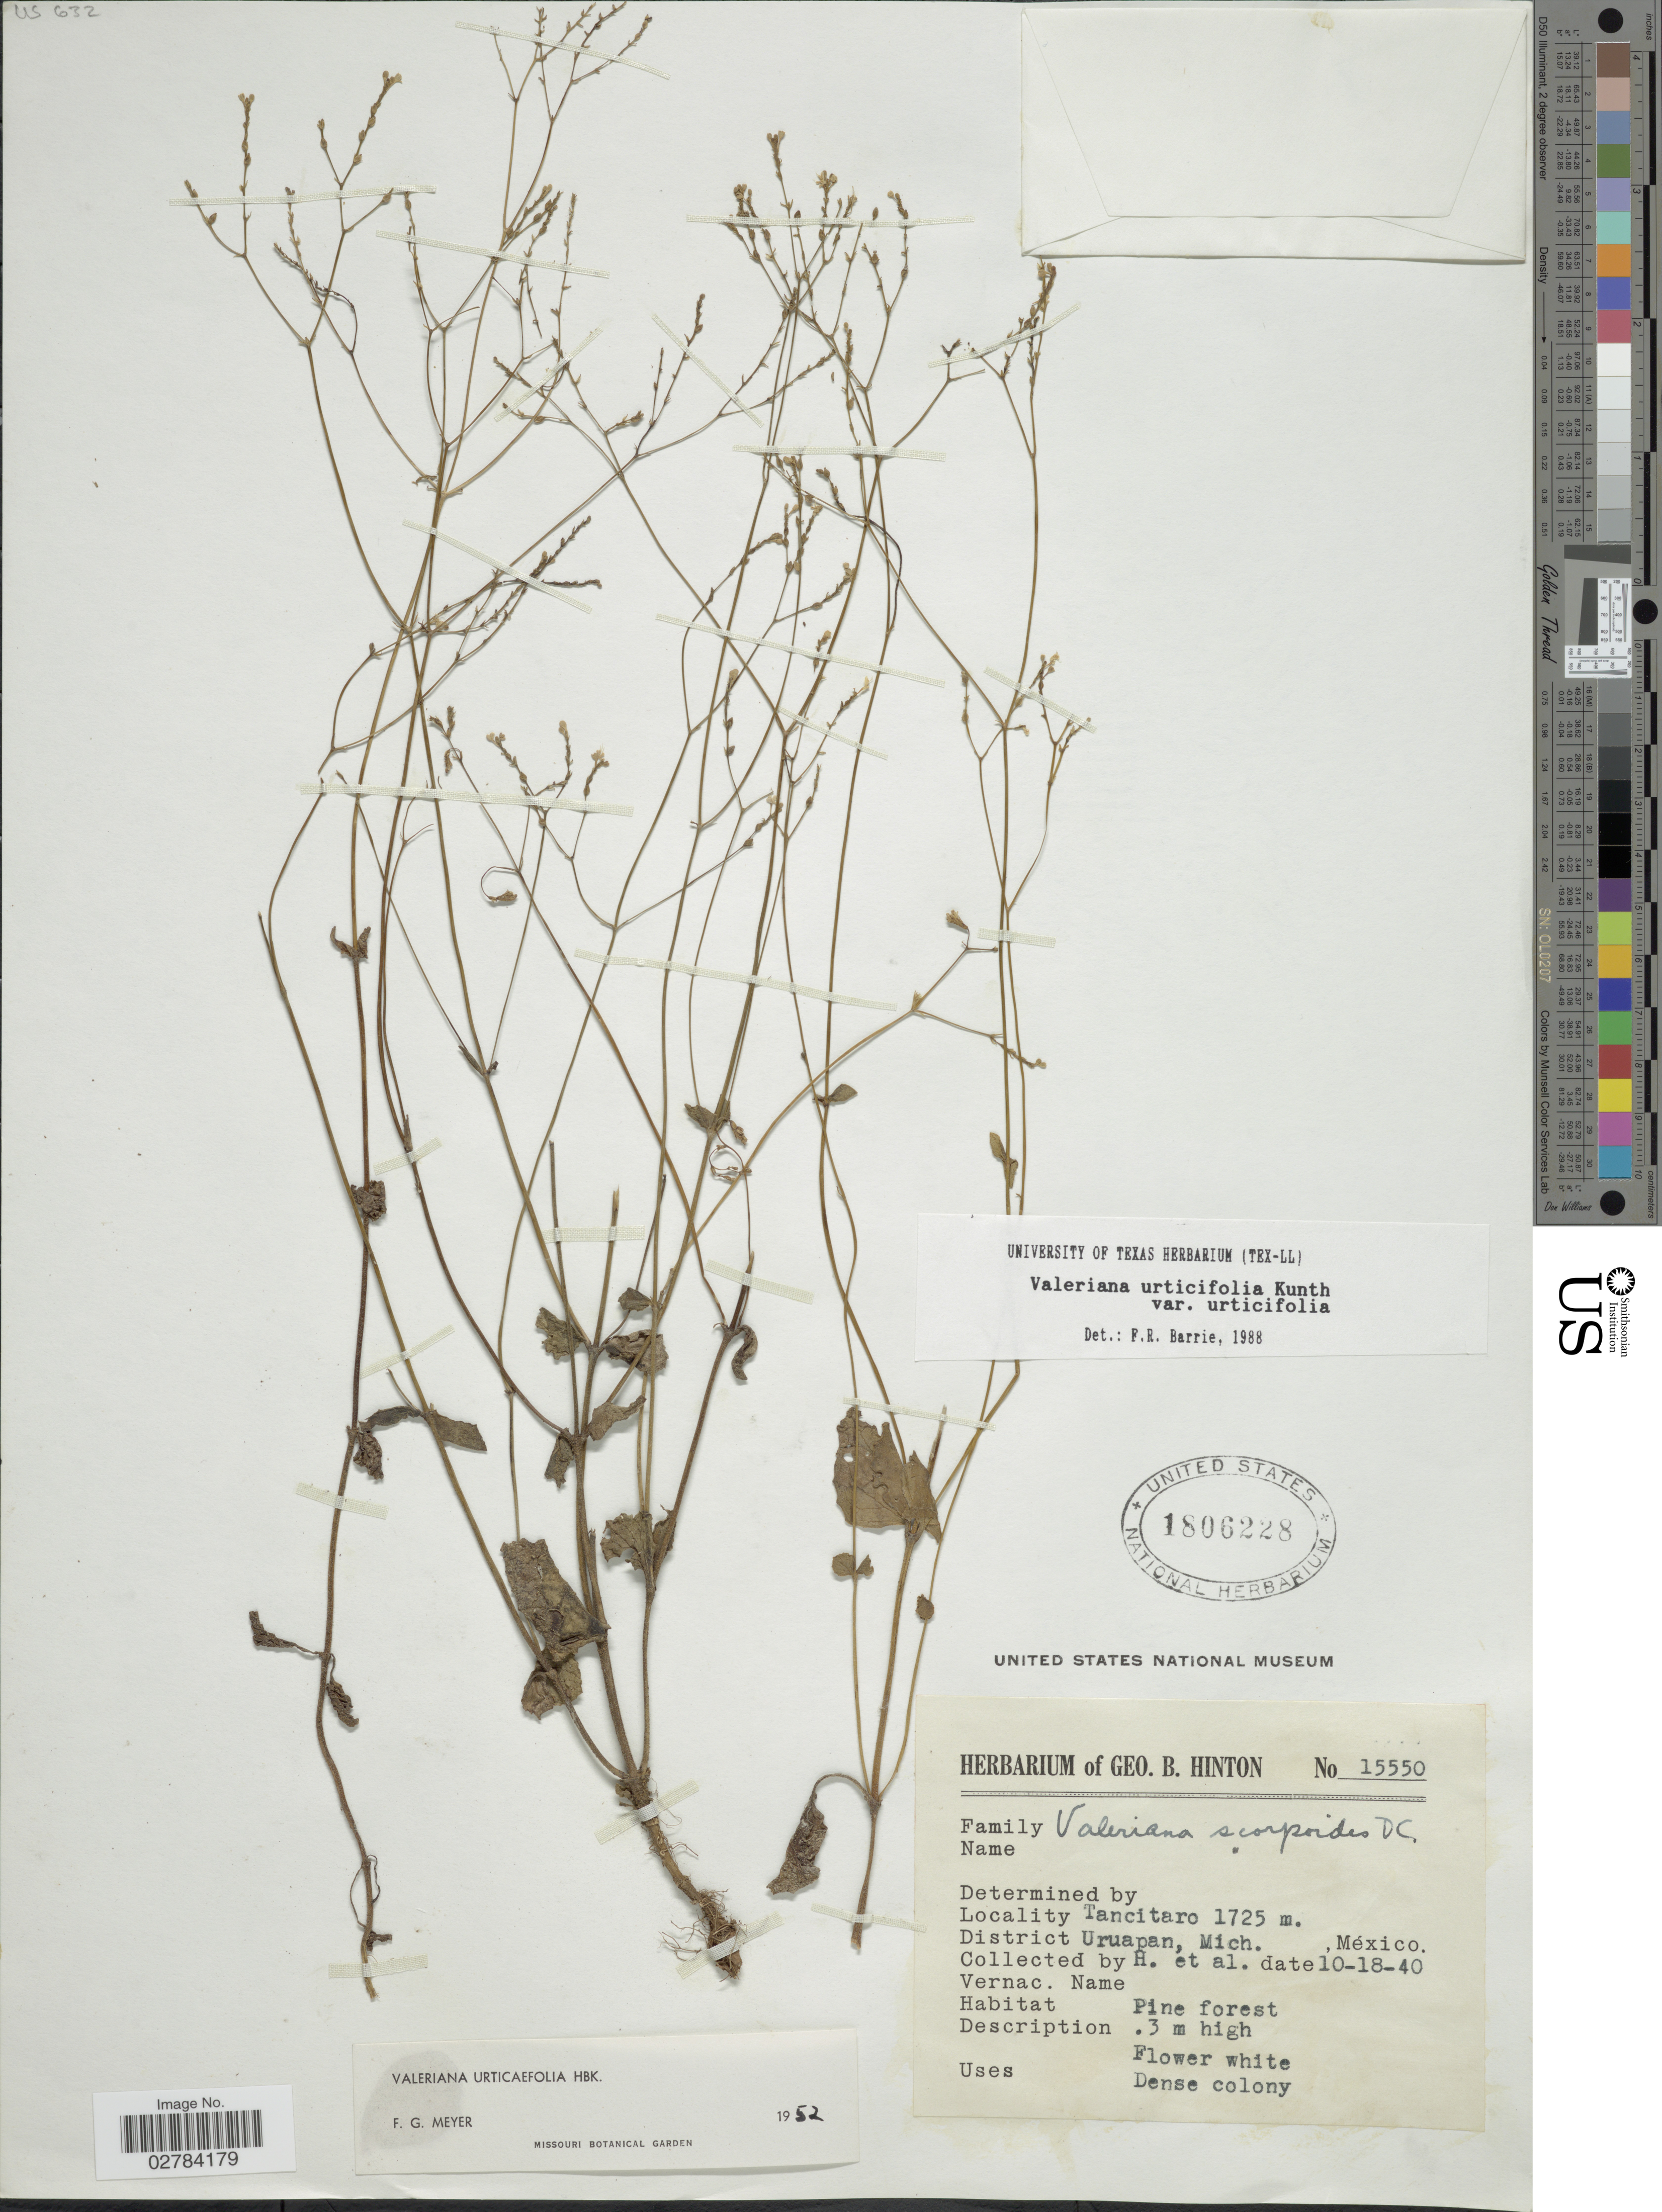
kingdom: Plantae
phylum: Tracheophyta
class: Magnoliopsida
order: Dipsacales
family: Caprifoliaceae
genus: Valeriana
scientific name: Valeriana urticifolia var. urticifolia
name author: Kunth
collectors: G. B. Hinton & et al.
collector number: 15550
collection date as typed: Transcribed d/m/y: 18/10/40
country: Mexico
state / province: Michoacán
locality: Tancitaro, District Uruapan.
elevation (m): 1725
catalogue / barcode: US 1806228